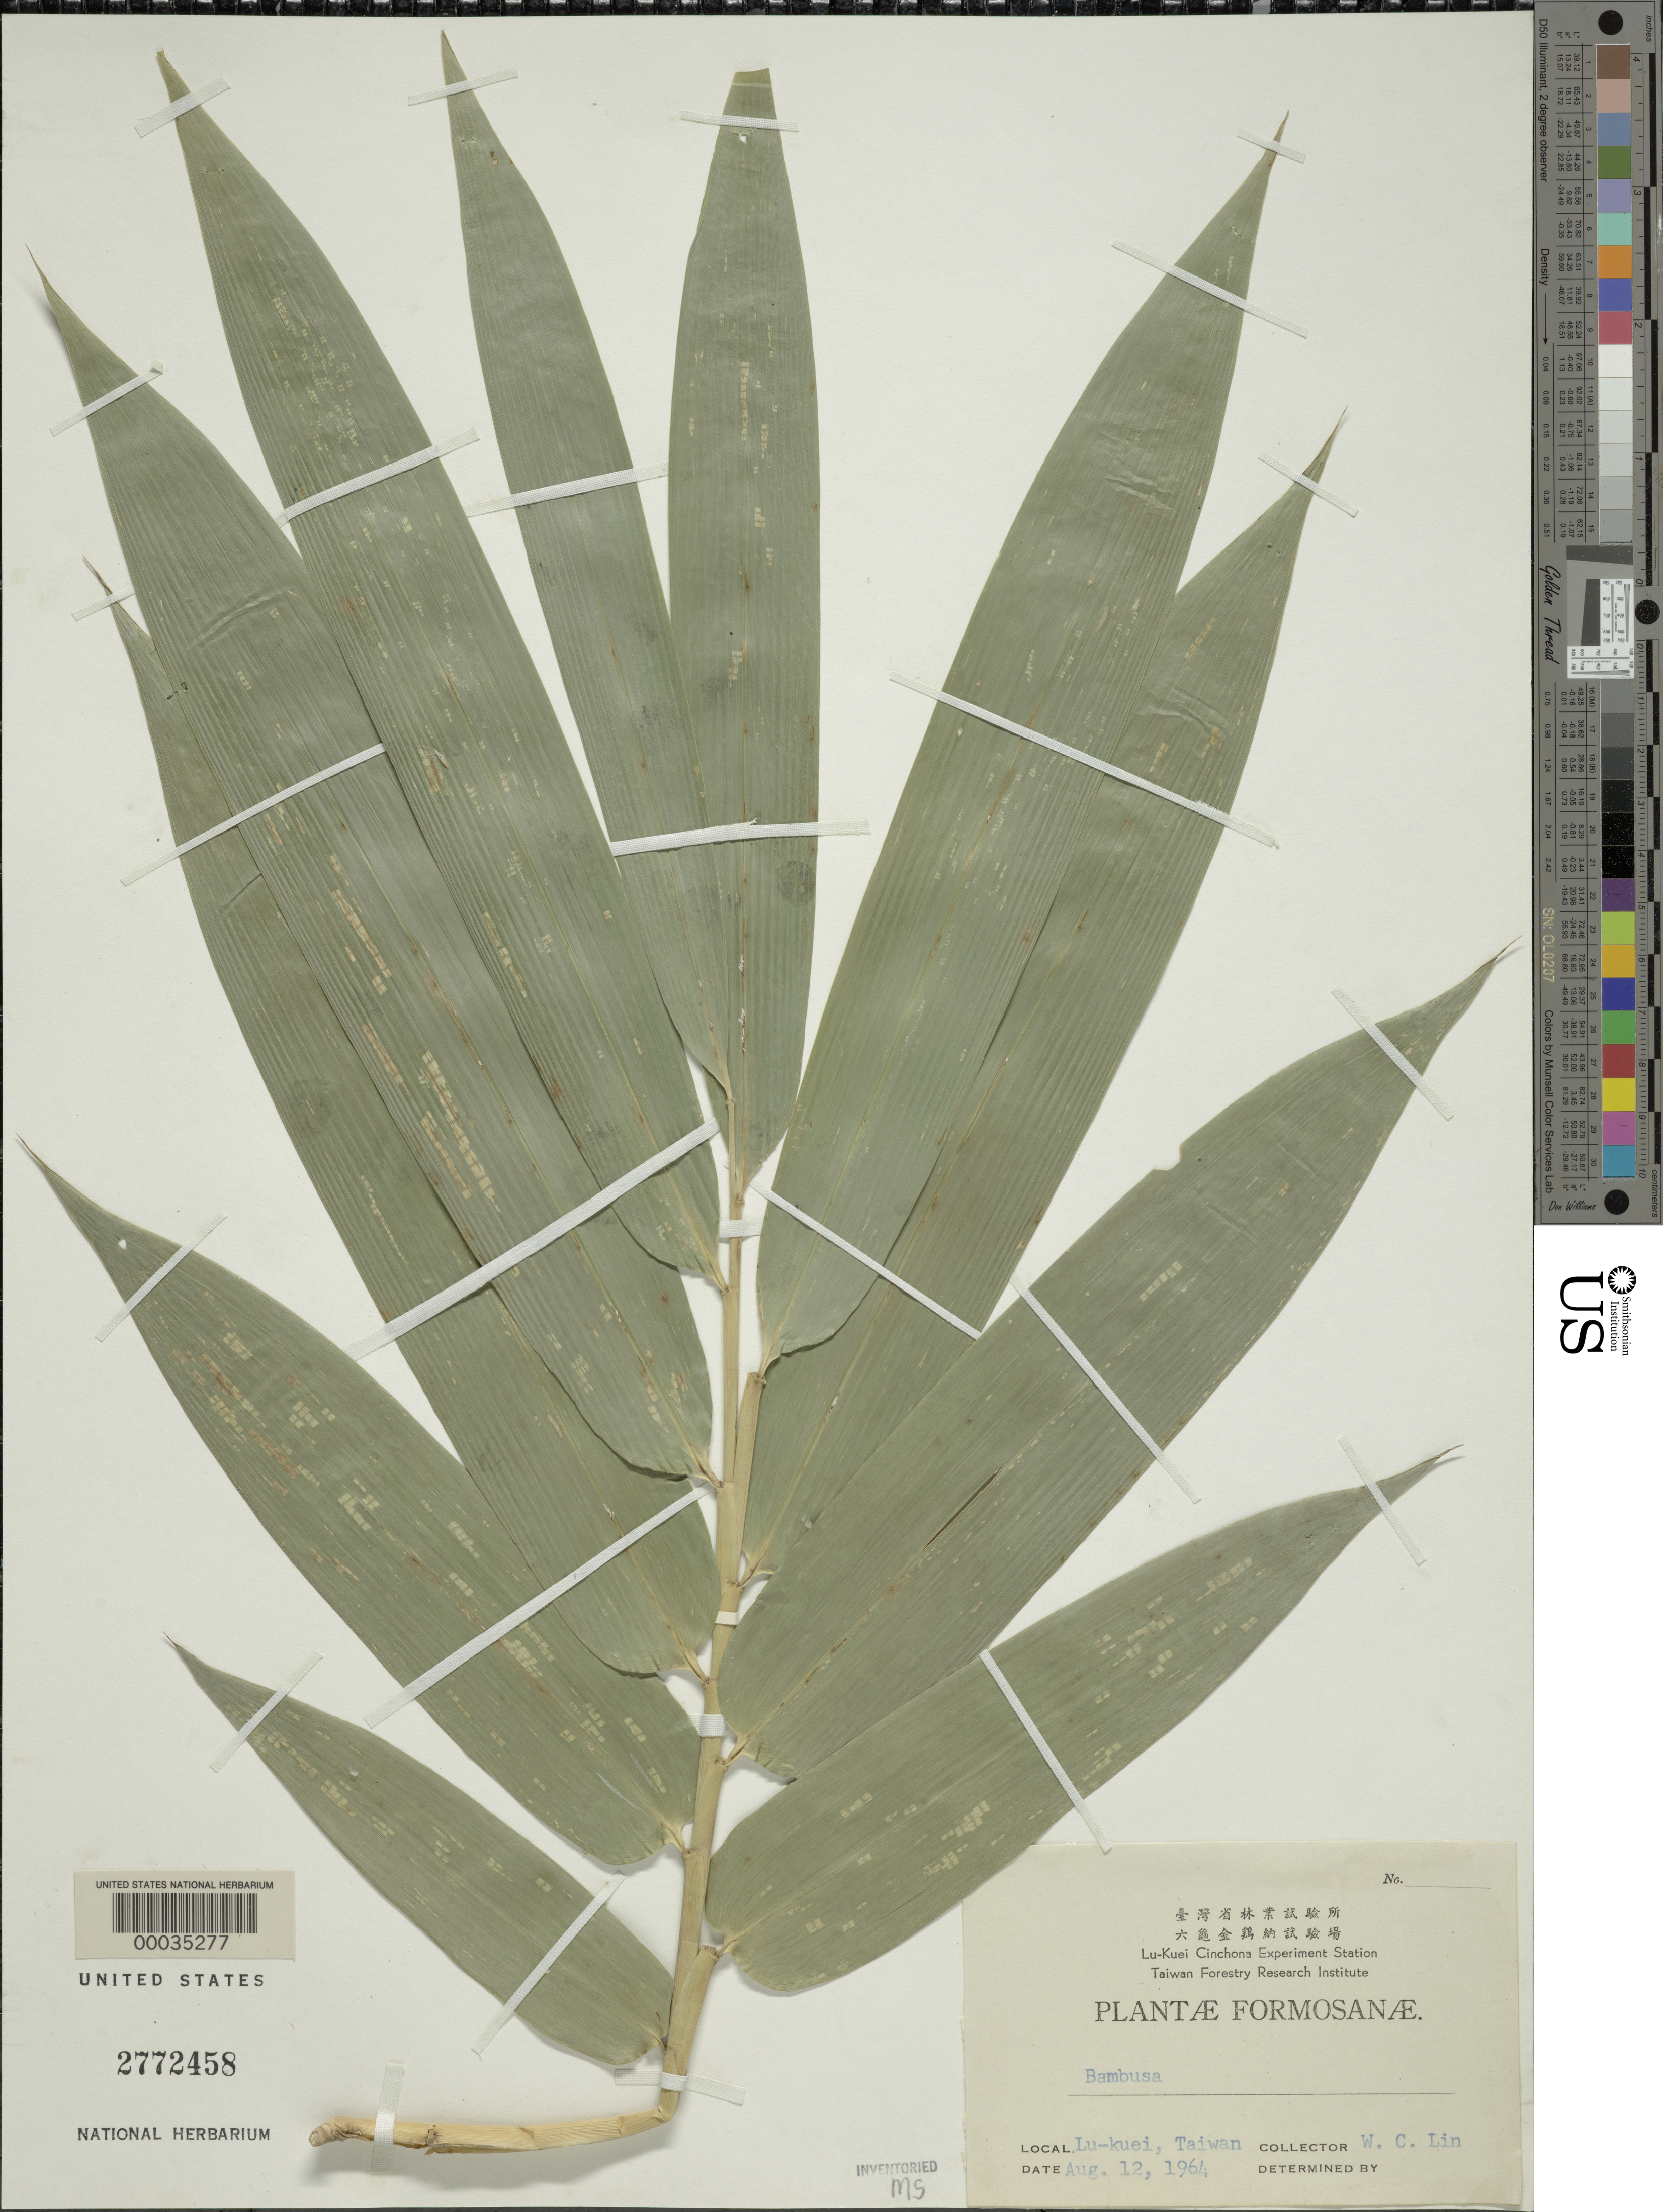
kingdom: Plantae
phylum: Tracheophyta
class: Liliopsida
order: Poales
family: Poaceae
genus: Bambusa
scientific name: Bambusa sp.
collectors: W. Lin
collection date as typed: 12 Aug 1964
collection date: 1964-08-12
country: Taiwan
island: Taiwan [Formosa]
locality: Lu-kuei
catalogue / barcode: US 2772458